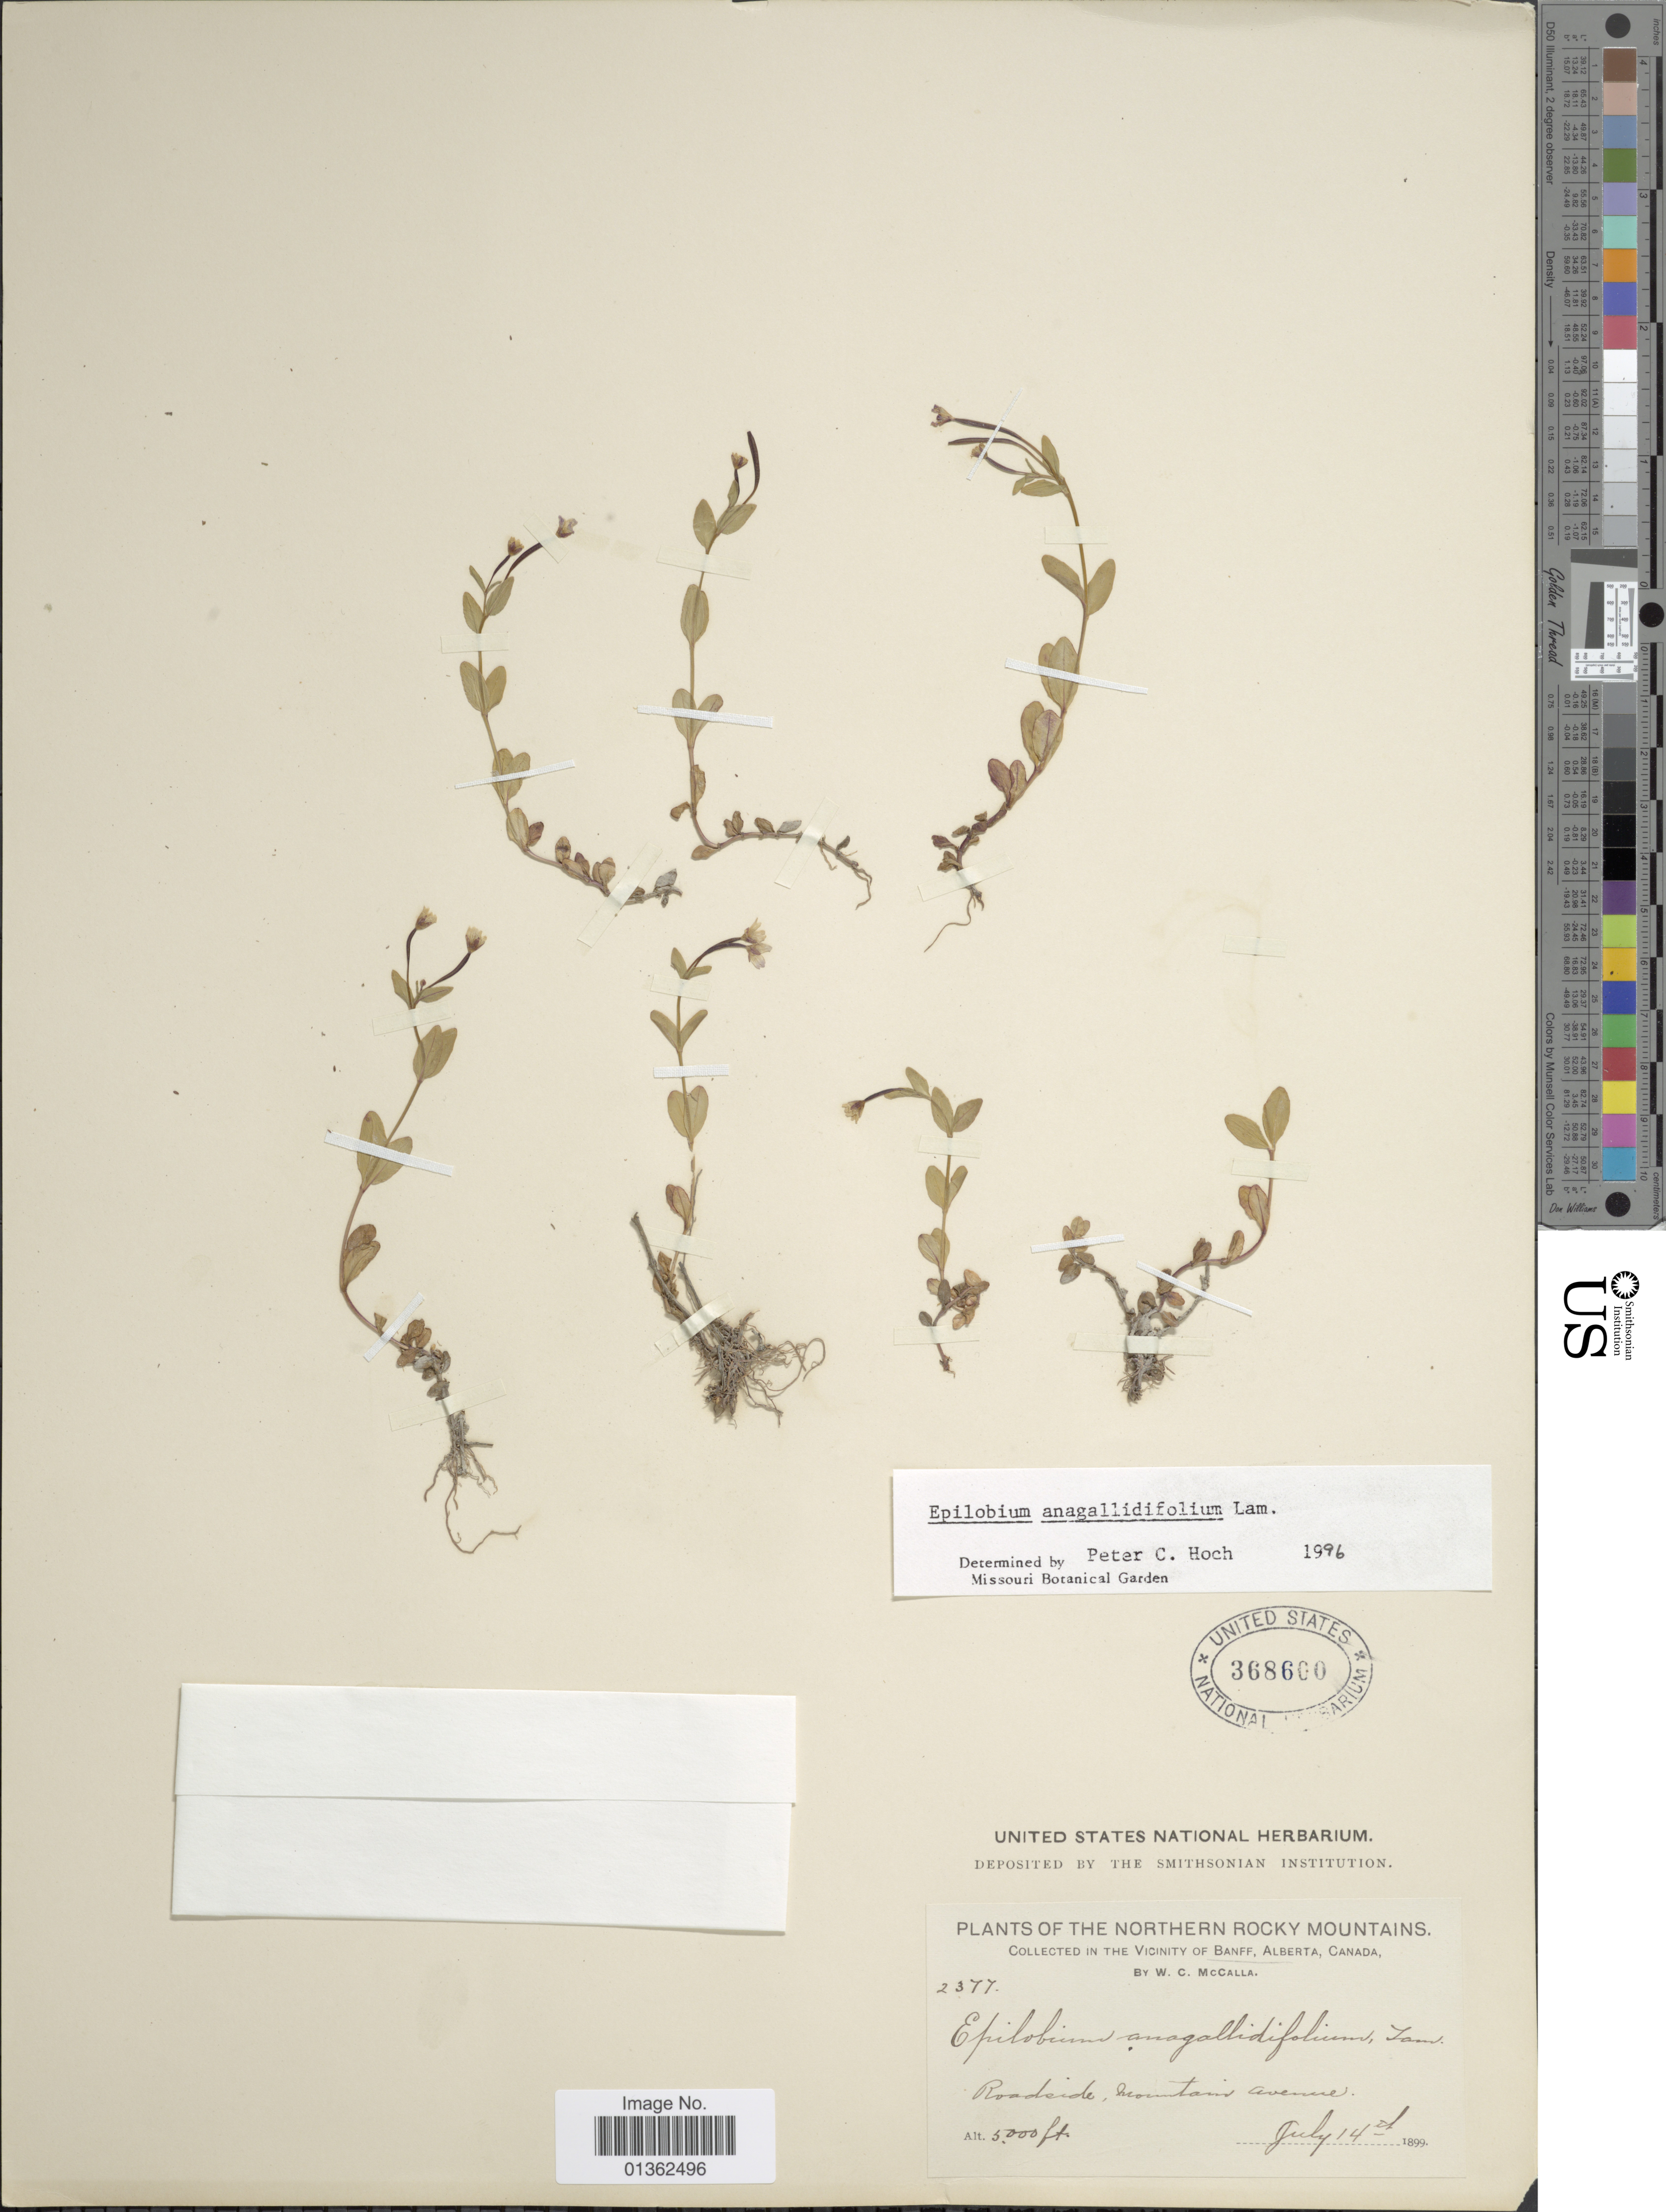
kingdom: Plantae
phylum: Tracheophyta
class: Magnoliopsida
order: Myrtales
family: Onagraceae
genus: Epilobium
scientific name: Epilobium anagallidifolium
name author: Lam.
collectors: W. McCalla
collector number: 2377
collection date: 1899-07-14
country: Canada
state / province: Alberta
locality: Vicinity of Banff. Roadside, mountains avenue.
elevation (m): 1524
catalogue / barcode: US 368660